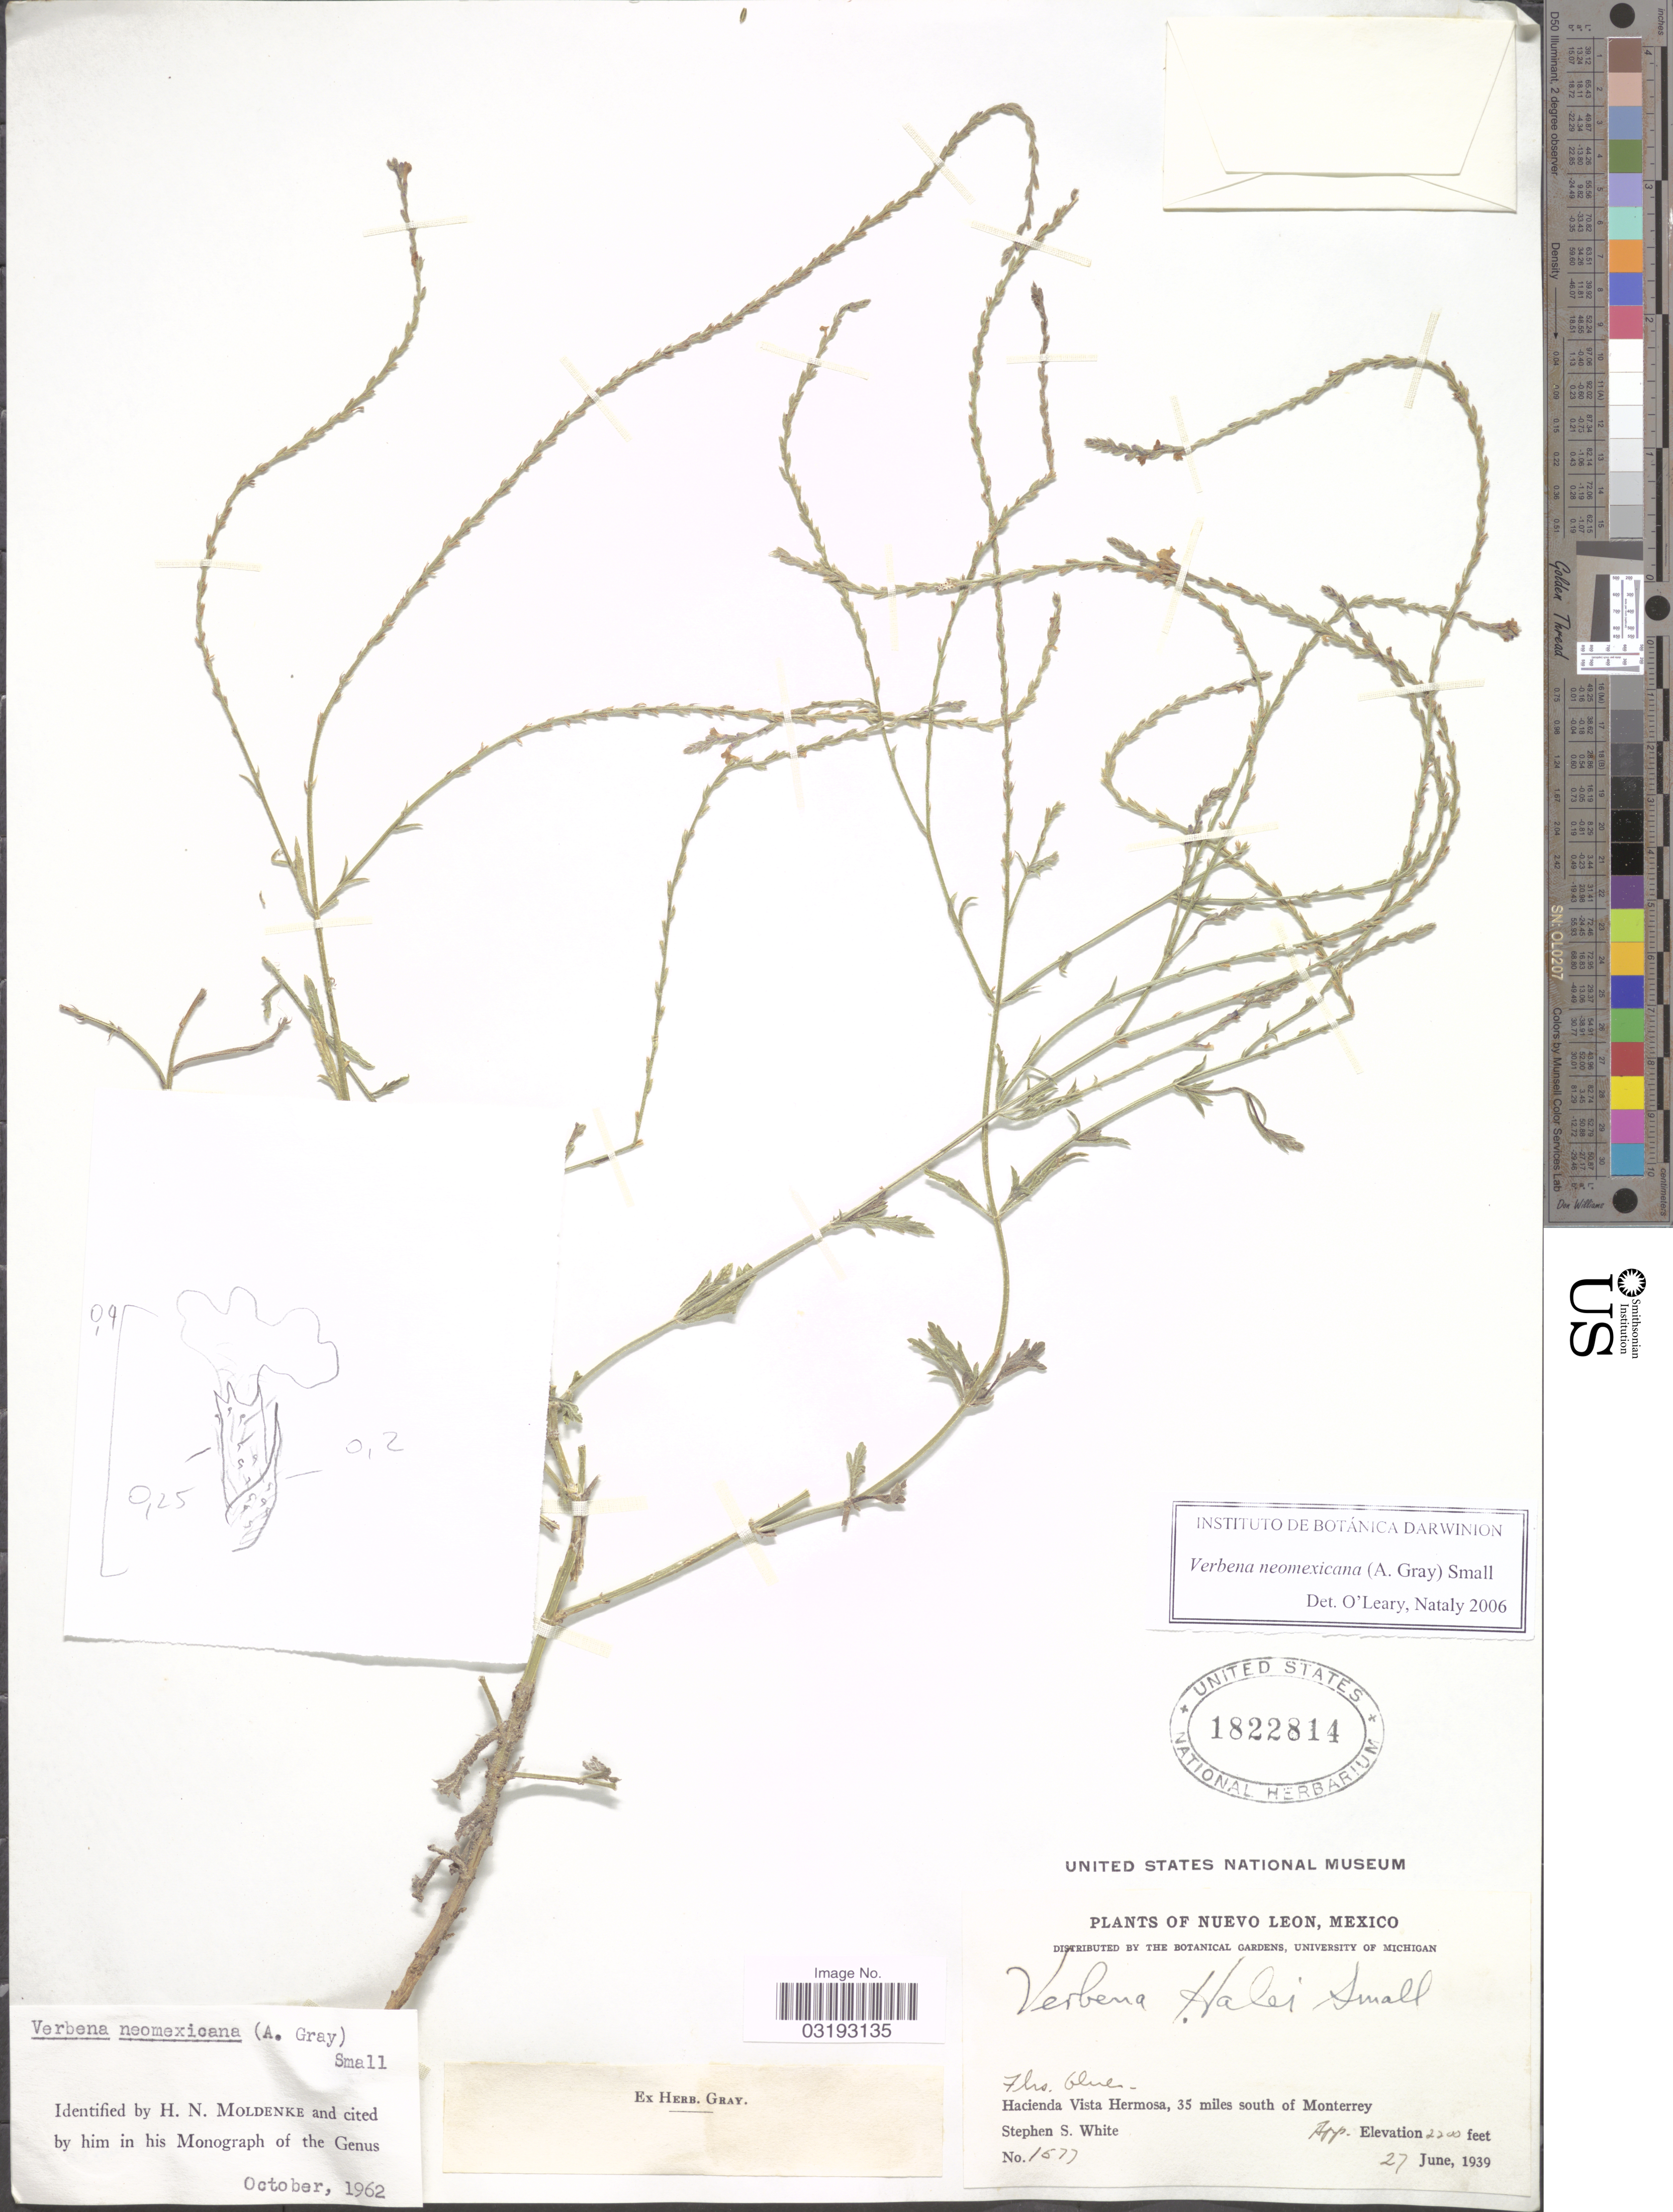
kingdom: Plantae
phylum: Tracheophyta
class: Magnoliopsida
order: Lamiales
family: Verbenaceae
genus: Verbena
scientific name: Verbena neomexicana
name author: (A. Gray) Small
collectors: S. S. White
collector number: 1577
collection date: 1939-06-27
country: Mexico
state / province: Nuevo León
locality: Hacienda Vista Hermosa, 35 miles south of Monterrey.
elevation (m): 671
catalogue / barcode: US 1822814